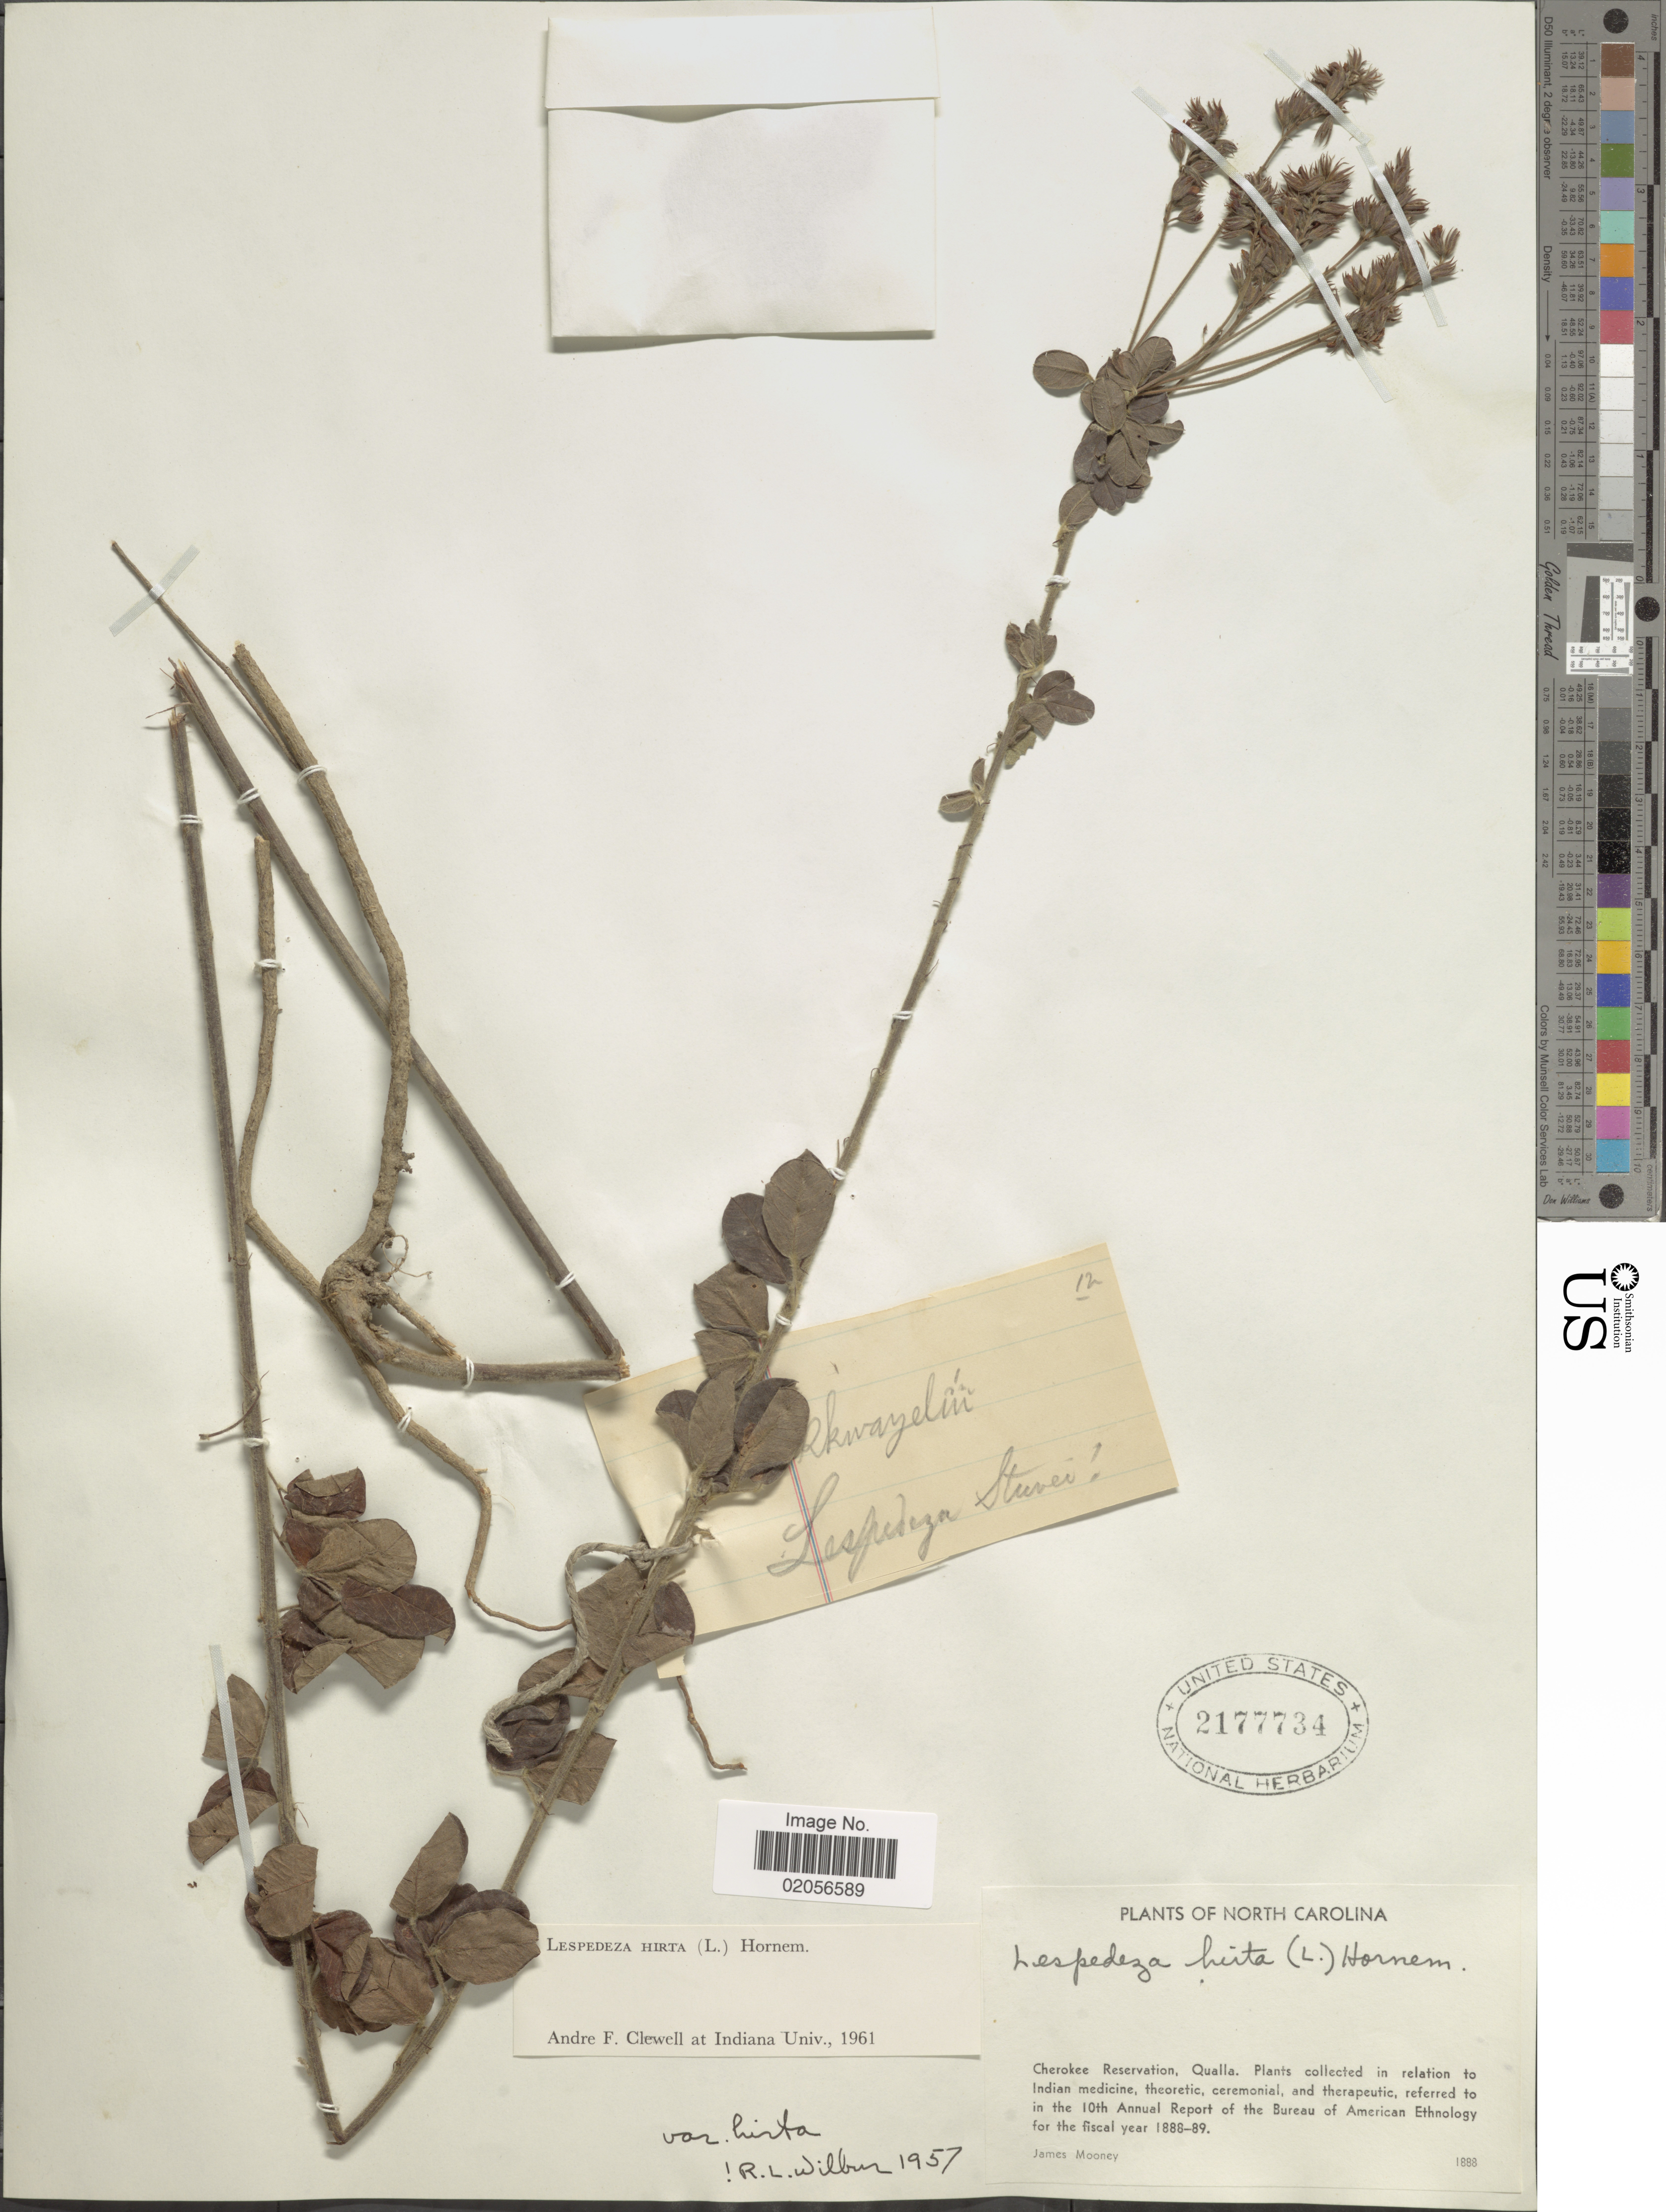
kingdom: Plantae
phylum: Tracheophyta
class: Magnoliopsida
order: Fabales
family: Fabaceae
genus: Lespedeza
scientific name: Lespedeza hirta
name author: (L.) Hornem.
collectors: J. Mooney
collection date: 1888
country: United States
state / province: North Carolina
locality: Cherokee Reservation, Qualla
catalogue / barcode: US 2177734